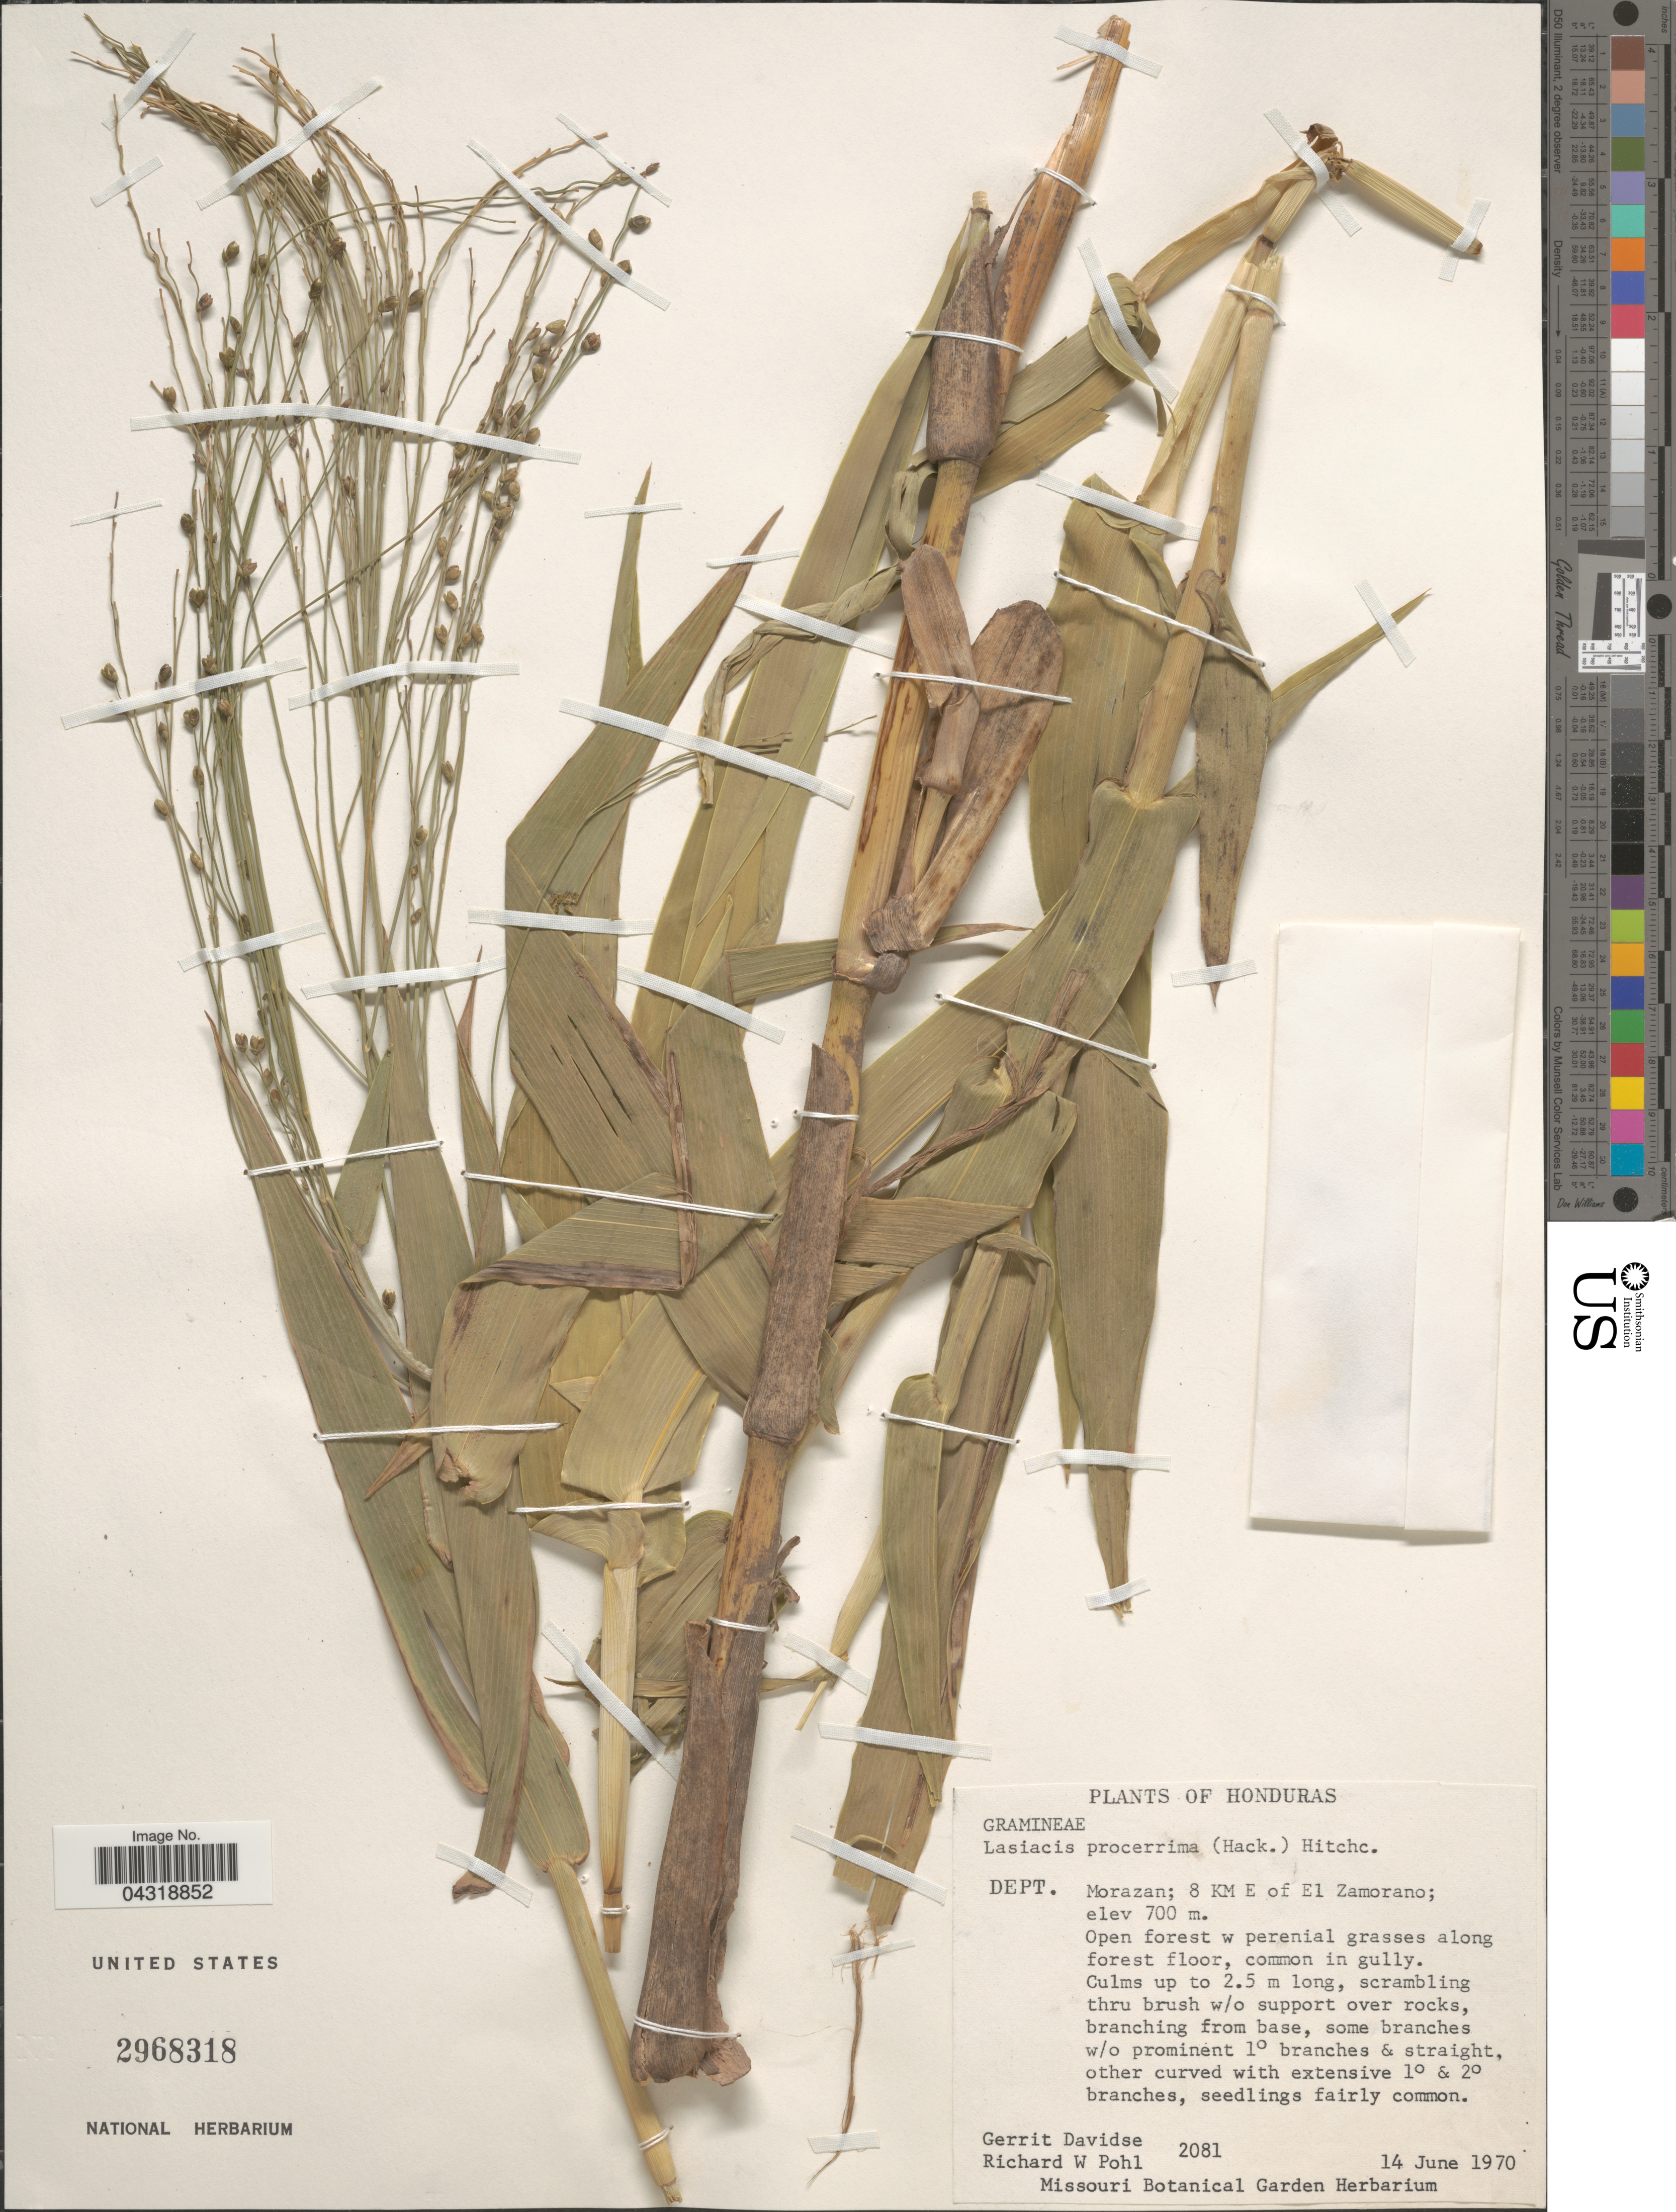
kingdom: Plantae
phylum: Tracheophyta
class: Liliopsida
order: Poales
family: Poaceae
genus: Lasiacis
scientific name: Lasiacis procerrima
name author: (Hack.) Hitchc.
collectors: G. Davidse & R. W. Pohl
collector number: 2081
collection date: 1970-06-14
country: Honduras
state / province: Fco. Morazán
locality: Dept. Morazan; 8 KM E of El Zamorano.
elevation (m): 700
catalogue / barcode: US 2968318